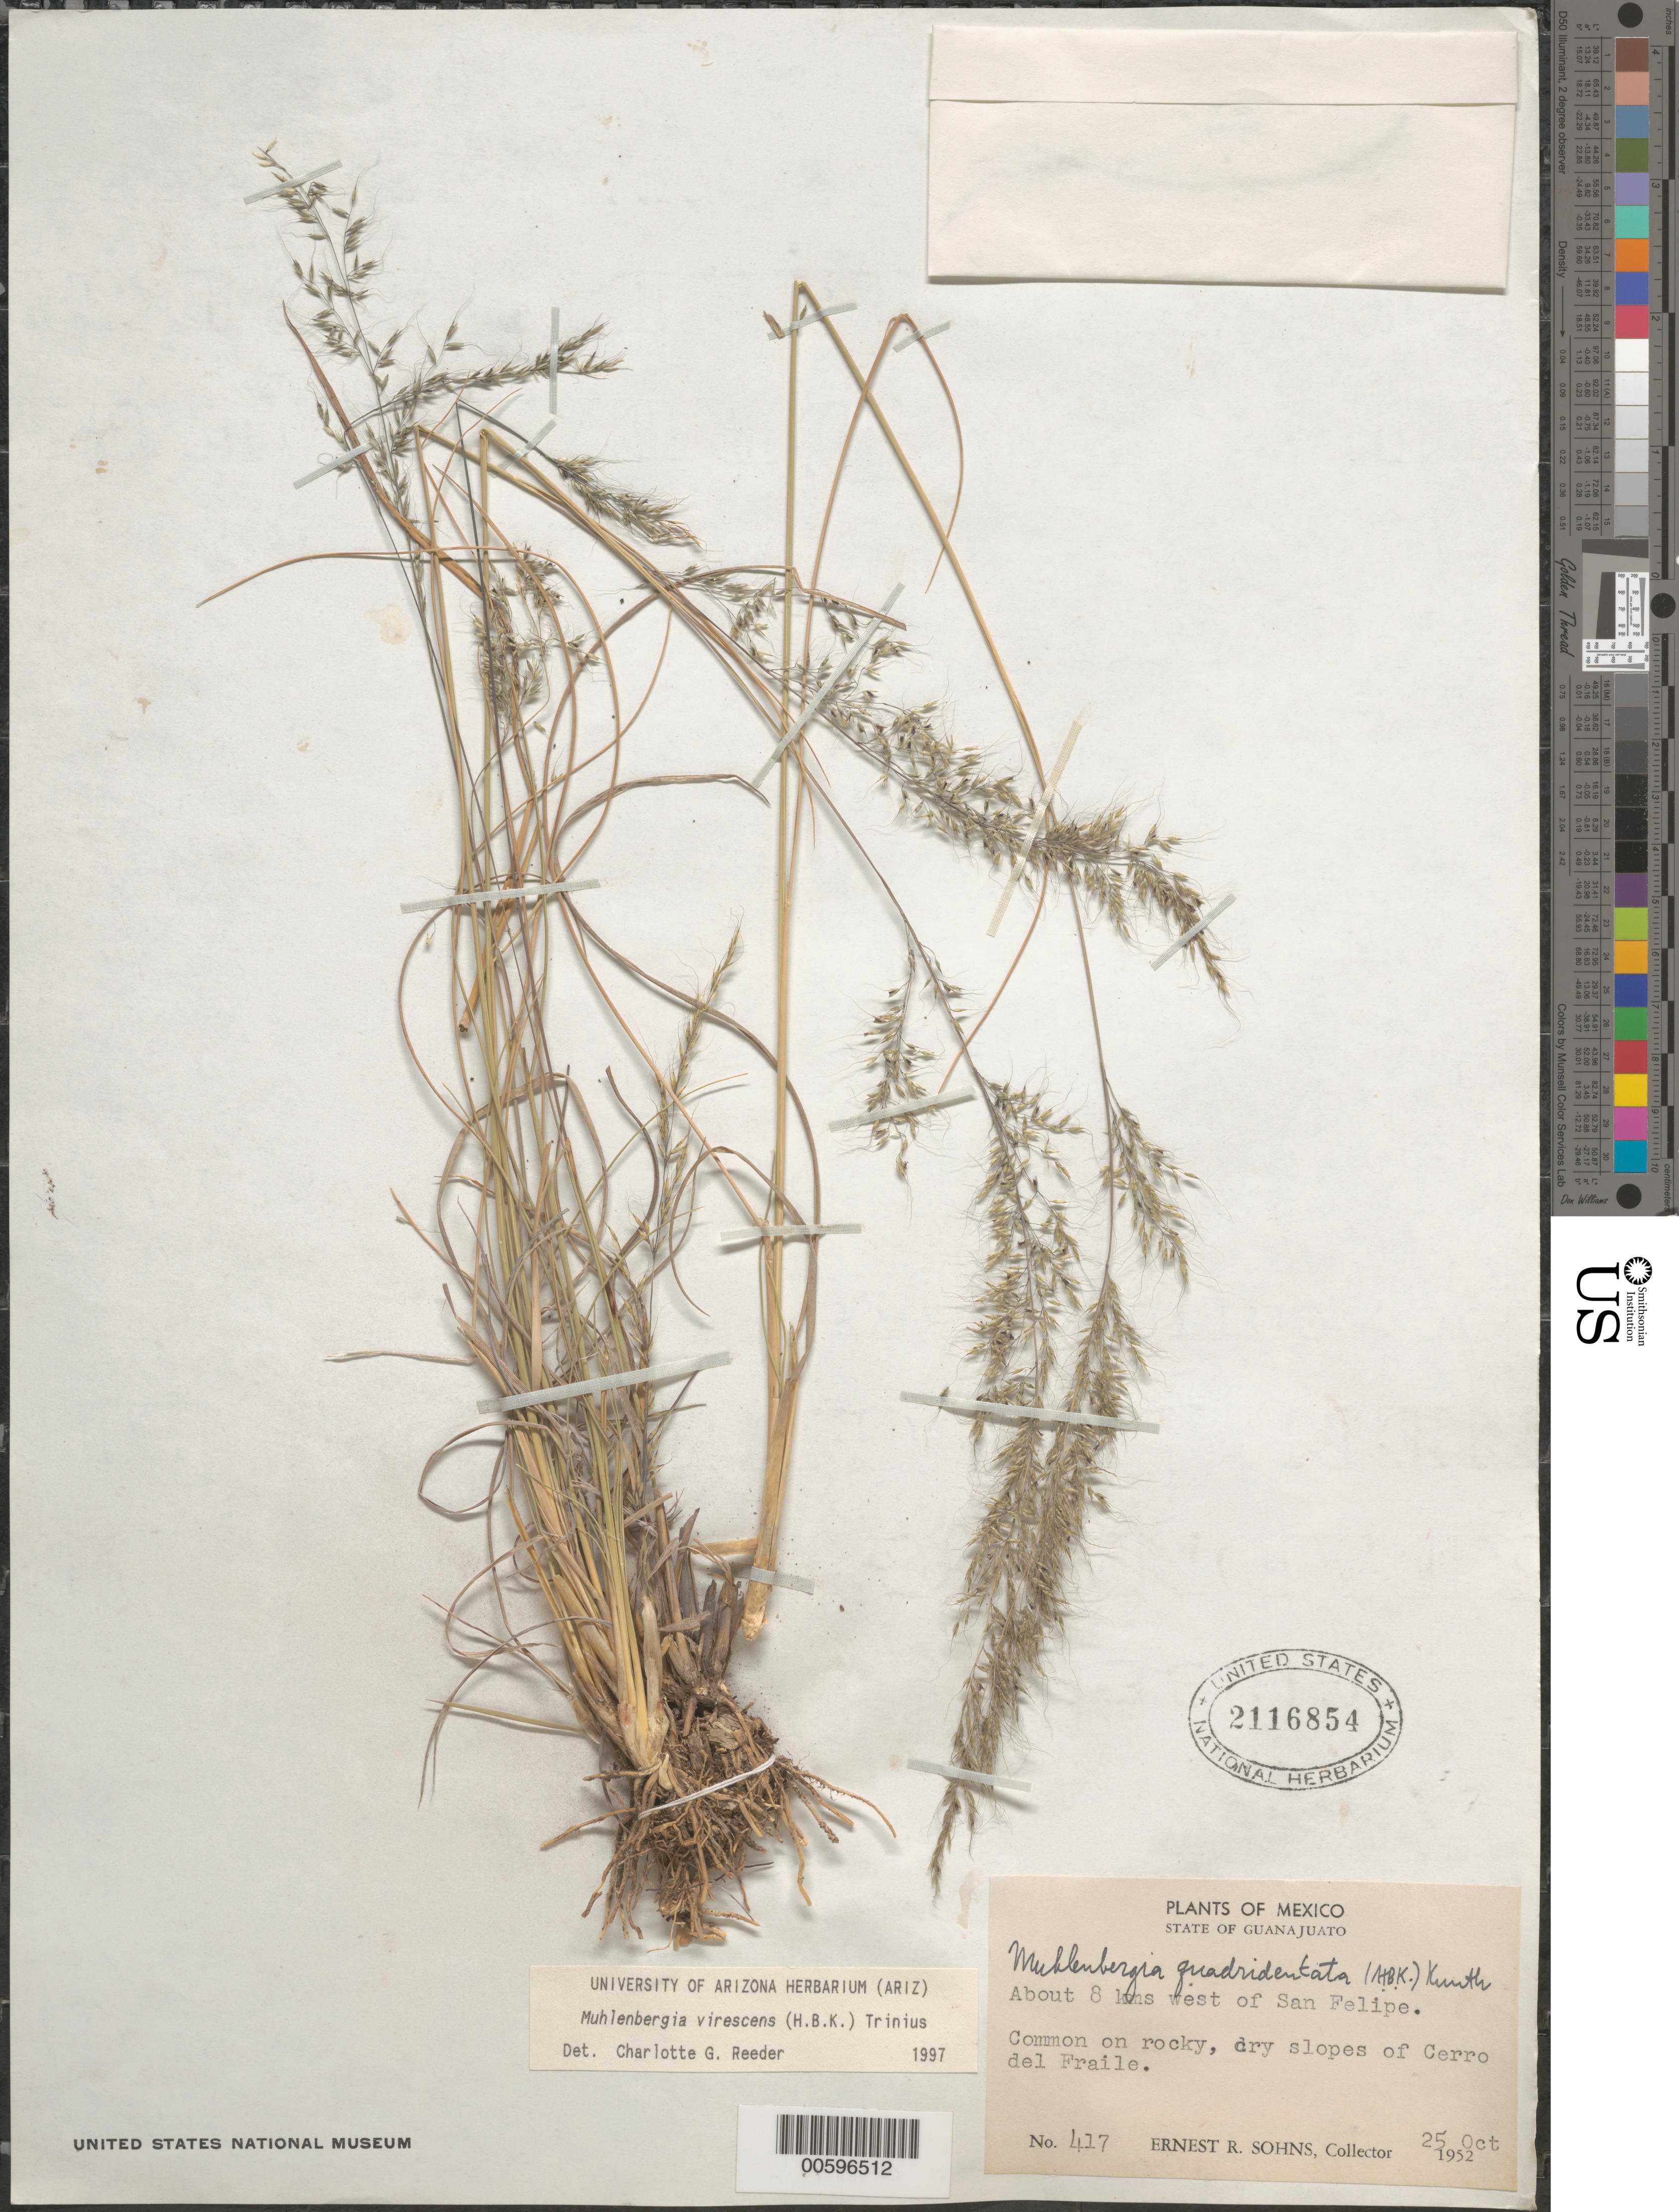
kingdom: Plantae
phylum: Tracheophyta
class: Liliopsida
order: Poales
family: Poaceae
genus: Muhlenbergia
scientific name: Muhlenbergia virescens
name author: (Kunth) Trin.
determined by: Reeder, C. G., (ARIZ)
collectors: E. R. Sohns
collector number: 417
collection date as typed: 25 Oct 1952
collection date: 1952-10-25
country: Mexico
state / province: Guanajuato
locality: Ca. 8 kms W of San Felipe.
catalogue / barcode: US 2116854